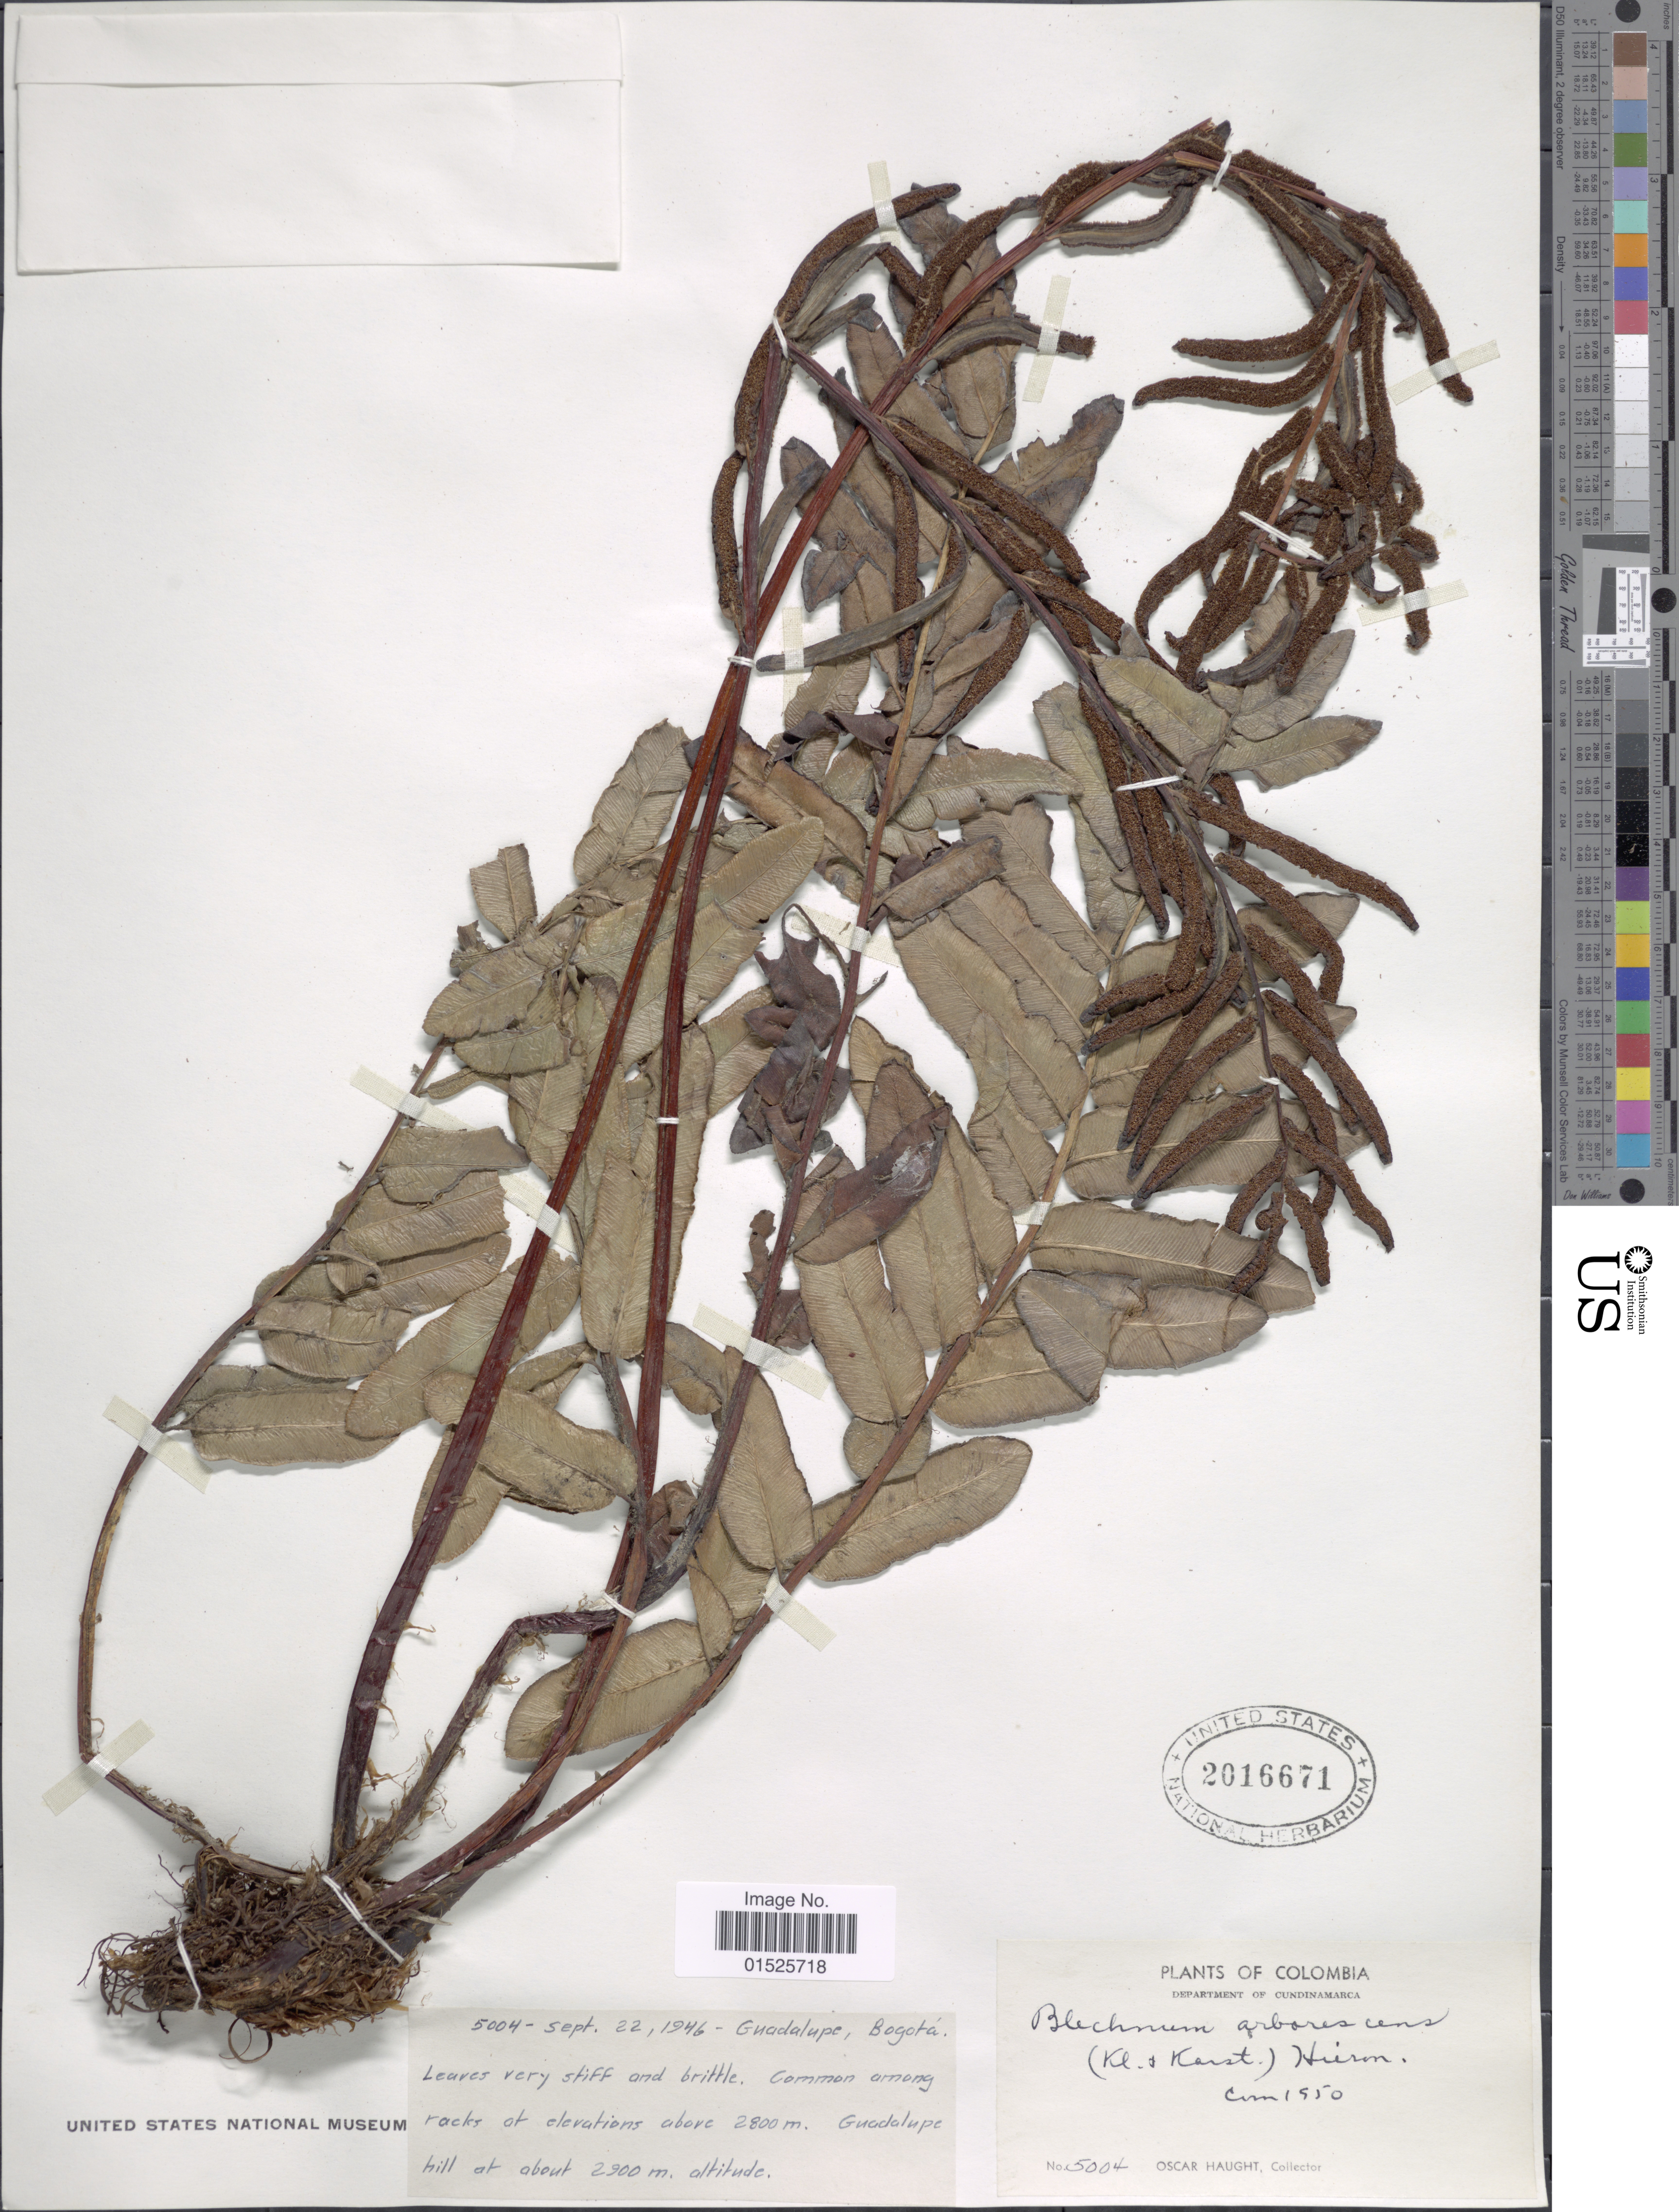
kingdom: Plantae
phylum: Tracheophyta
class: Polypodiopsida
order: Polypodiales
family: Blechnaceae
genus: Blechnum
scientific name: Blechnum cordatum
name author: (Desv.) Hieron.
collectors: O. L. Haught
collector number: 5004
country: Colombia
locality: Guadalupe, Bogota, Guadalupe hill, department Cundinamarca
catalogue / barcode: US 2016671